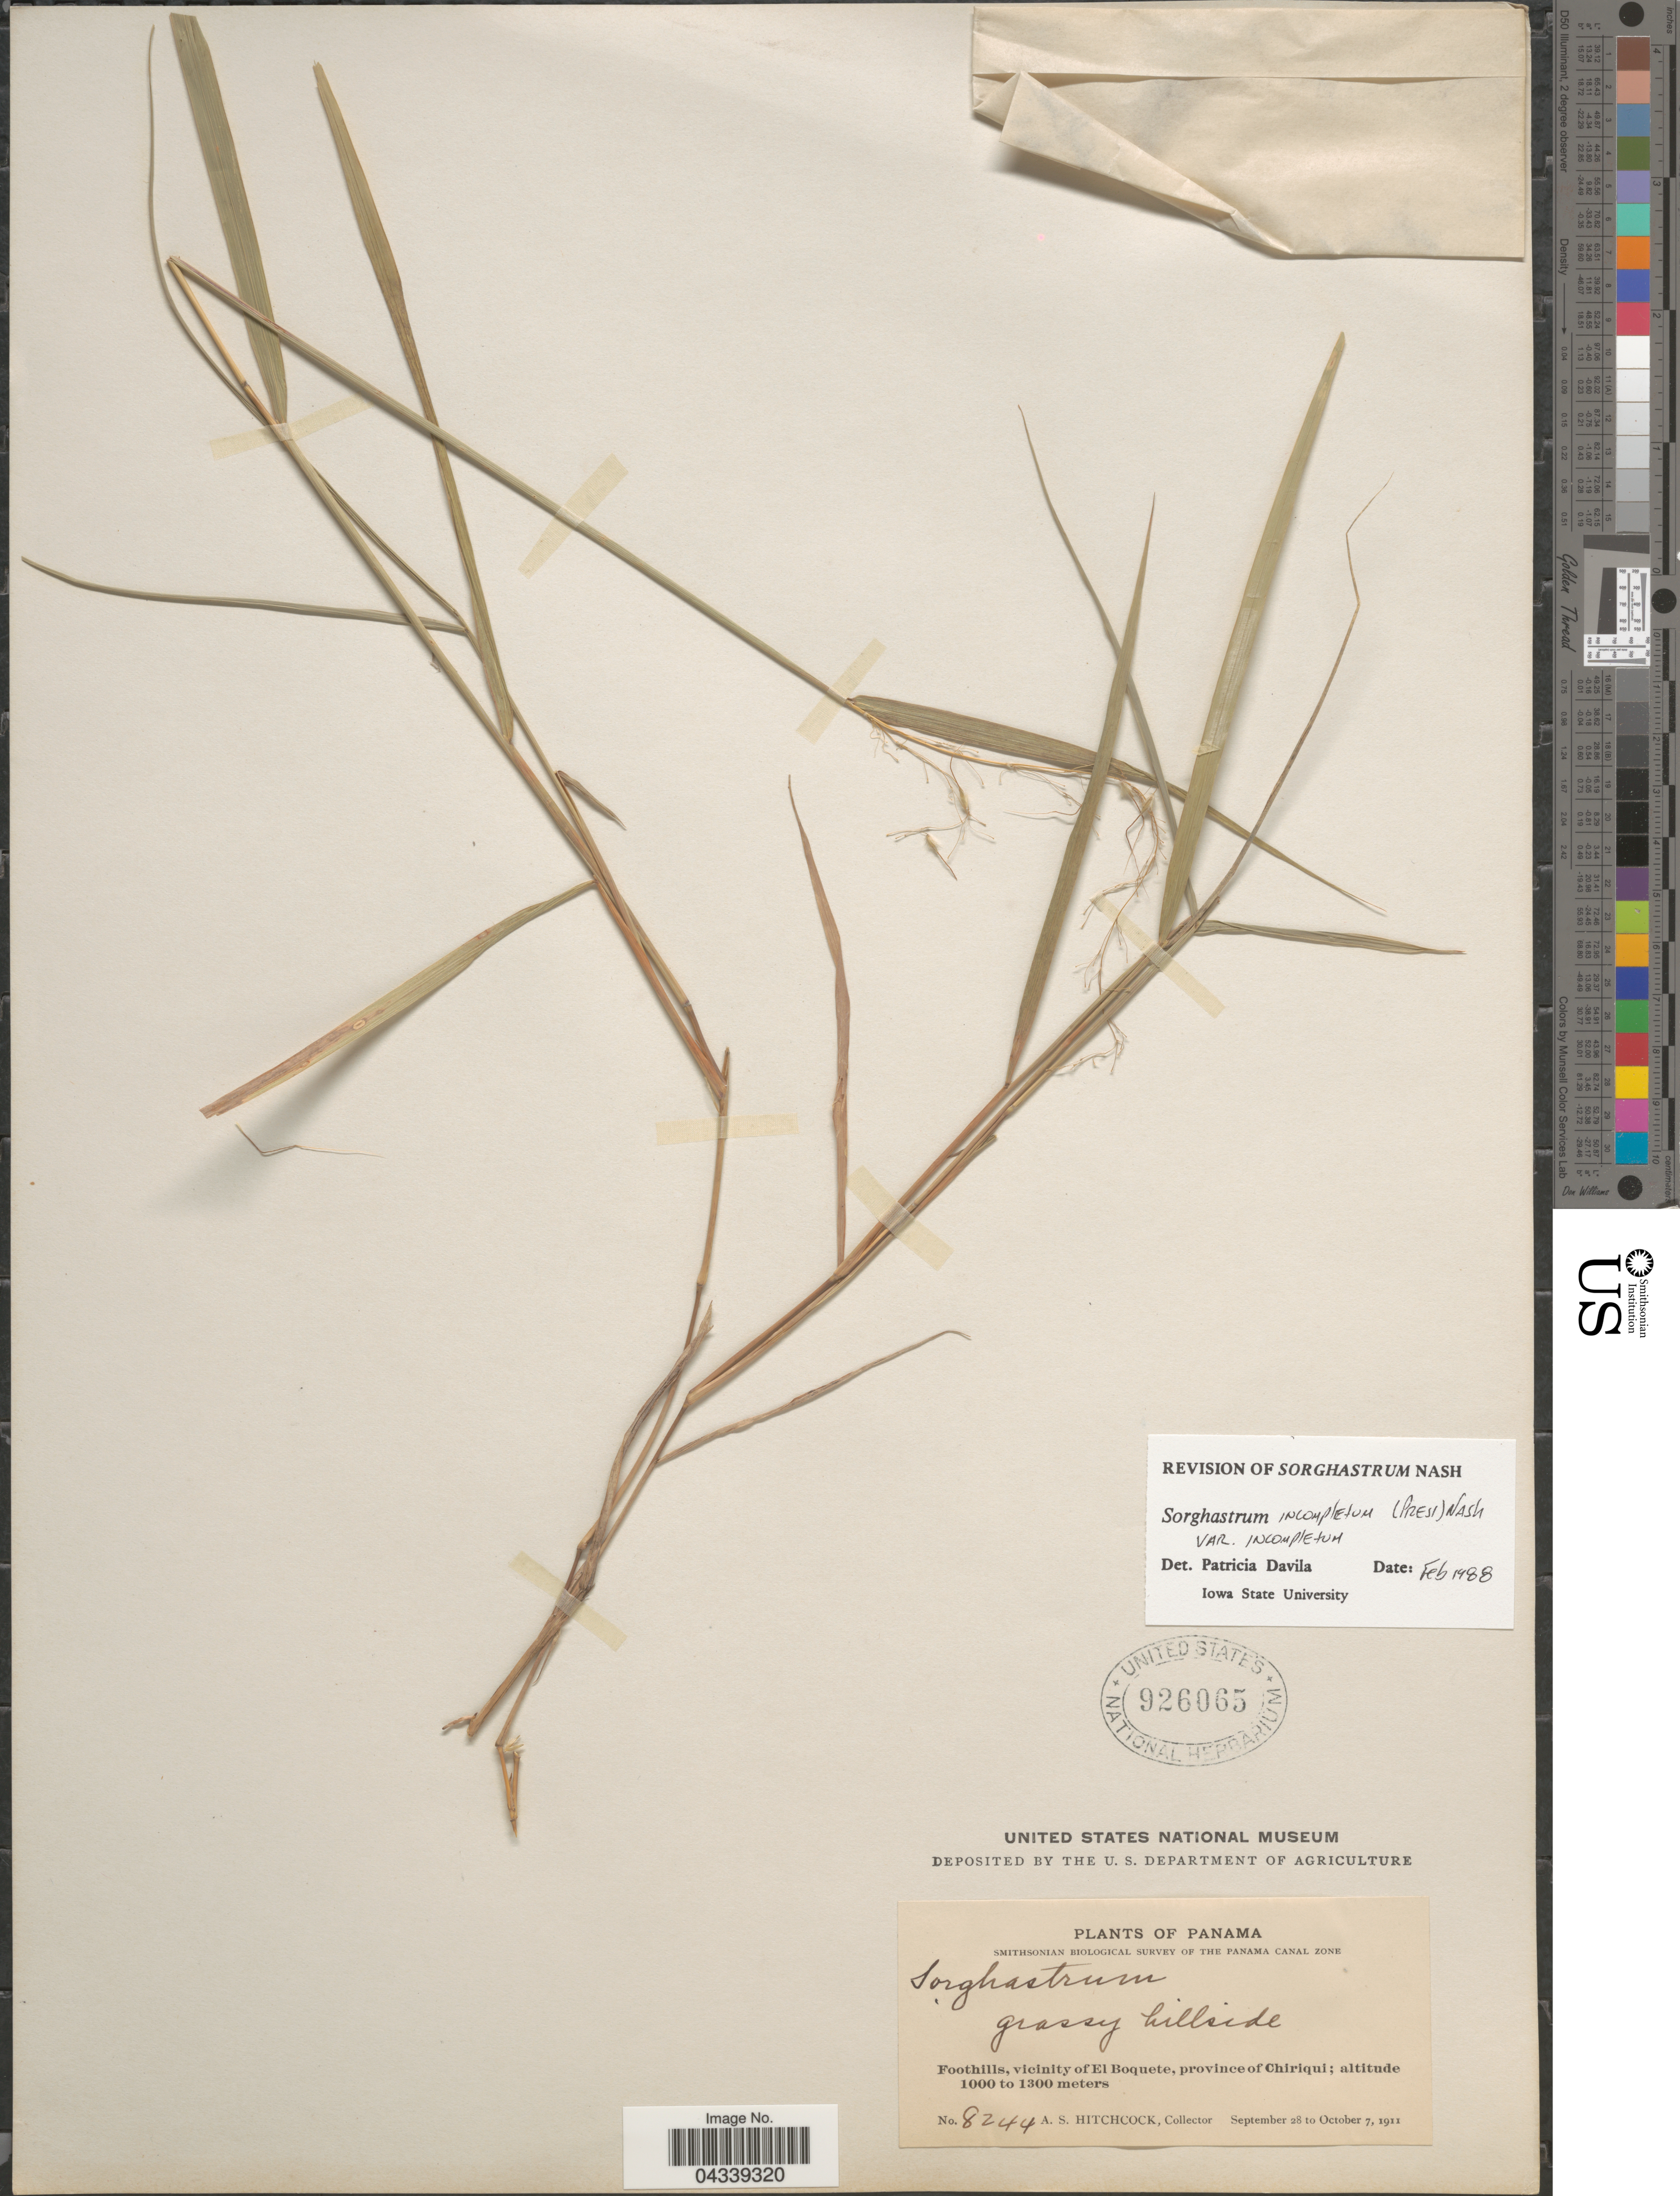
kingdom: Plantae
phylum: Tracheophyta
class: Liliopsida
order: Poales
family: Poaceae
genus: Sorghastrum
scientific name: Sorghastrum incompletum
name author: (J. Presl) Nash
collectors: A. S. Hitchcock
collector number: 8244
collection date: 1911-09-28/1911-10-07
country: Panama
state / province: Chiriqui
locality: Smithsonian Biological Survey of the Panama Canal Zone. Foothills, vicinity of El Boquete.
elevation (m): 1000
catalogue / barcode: US 926065